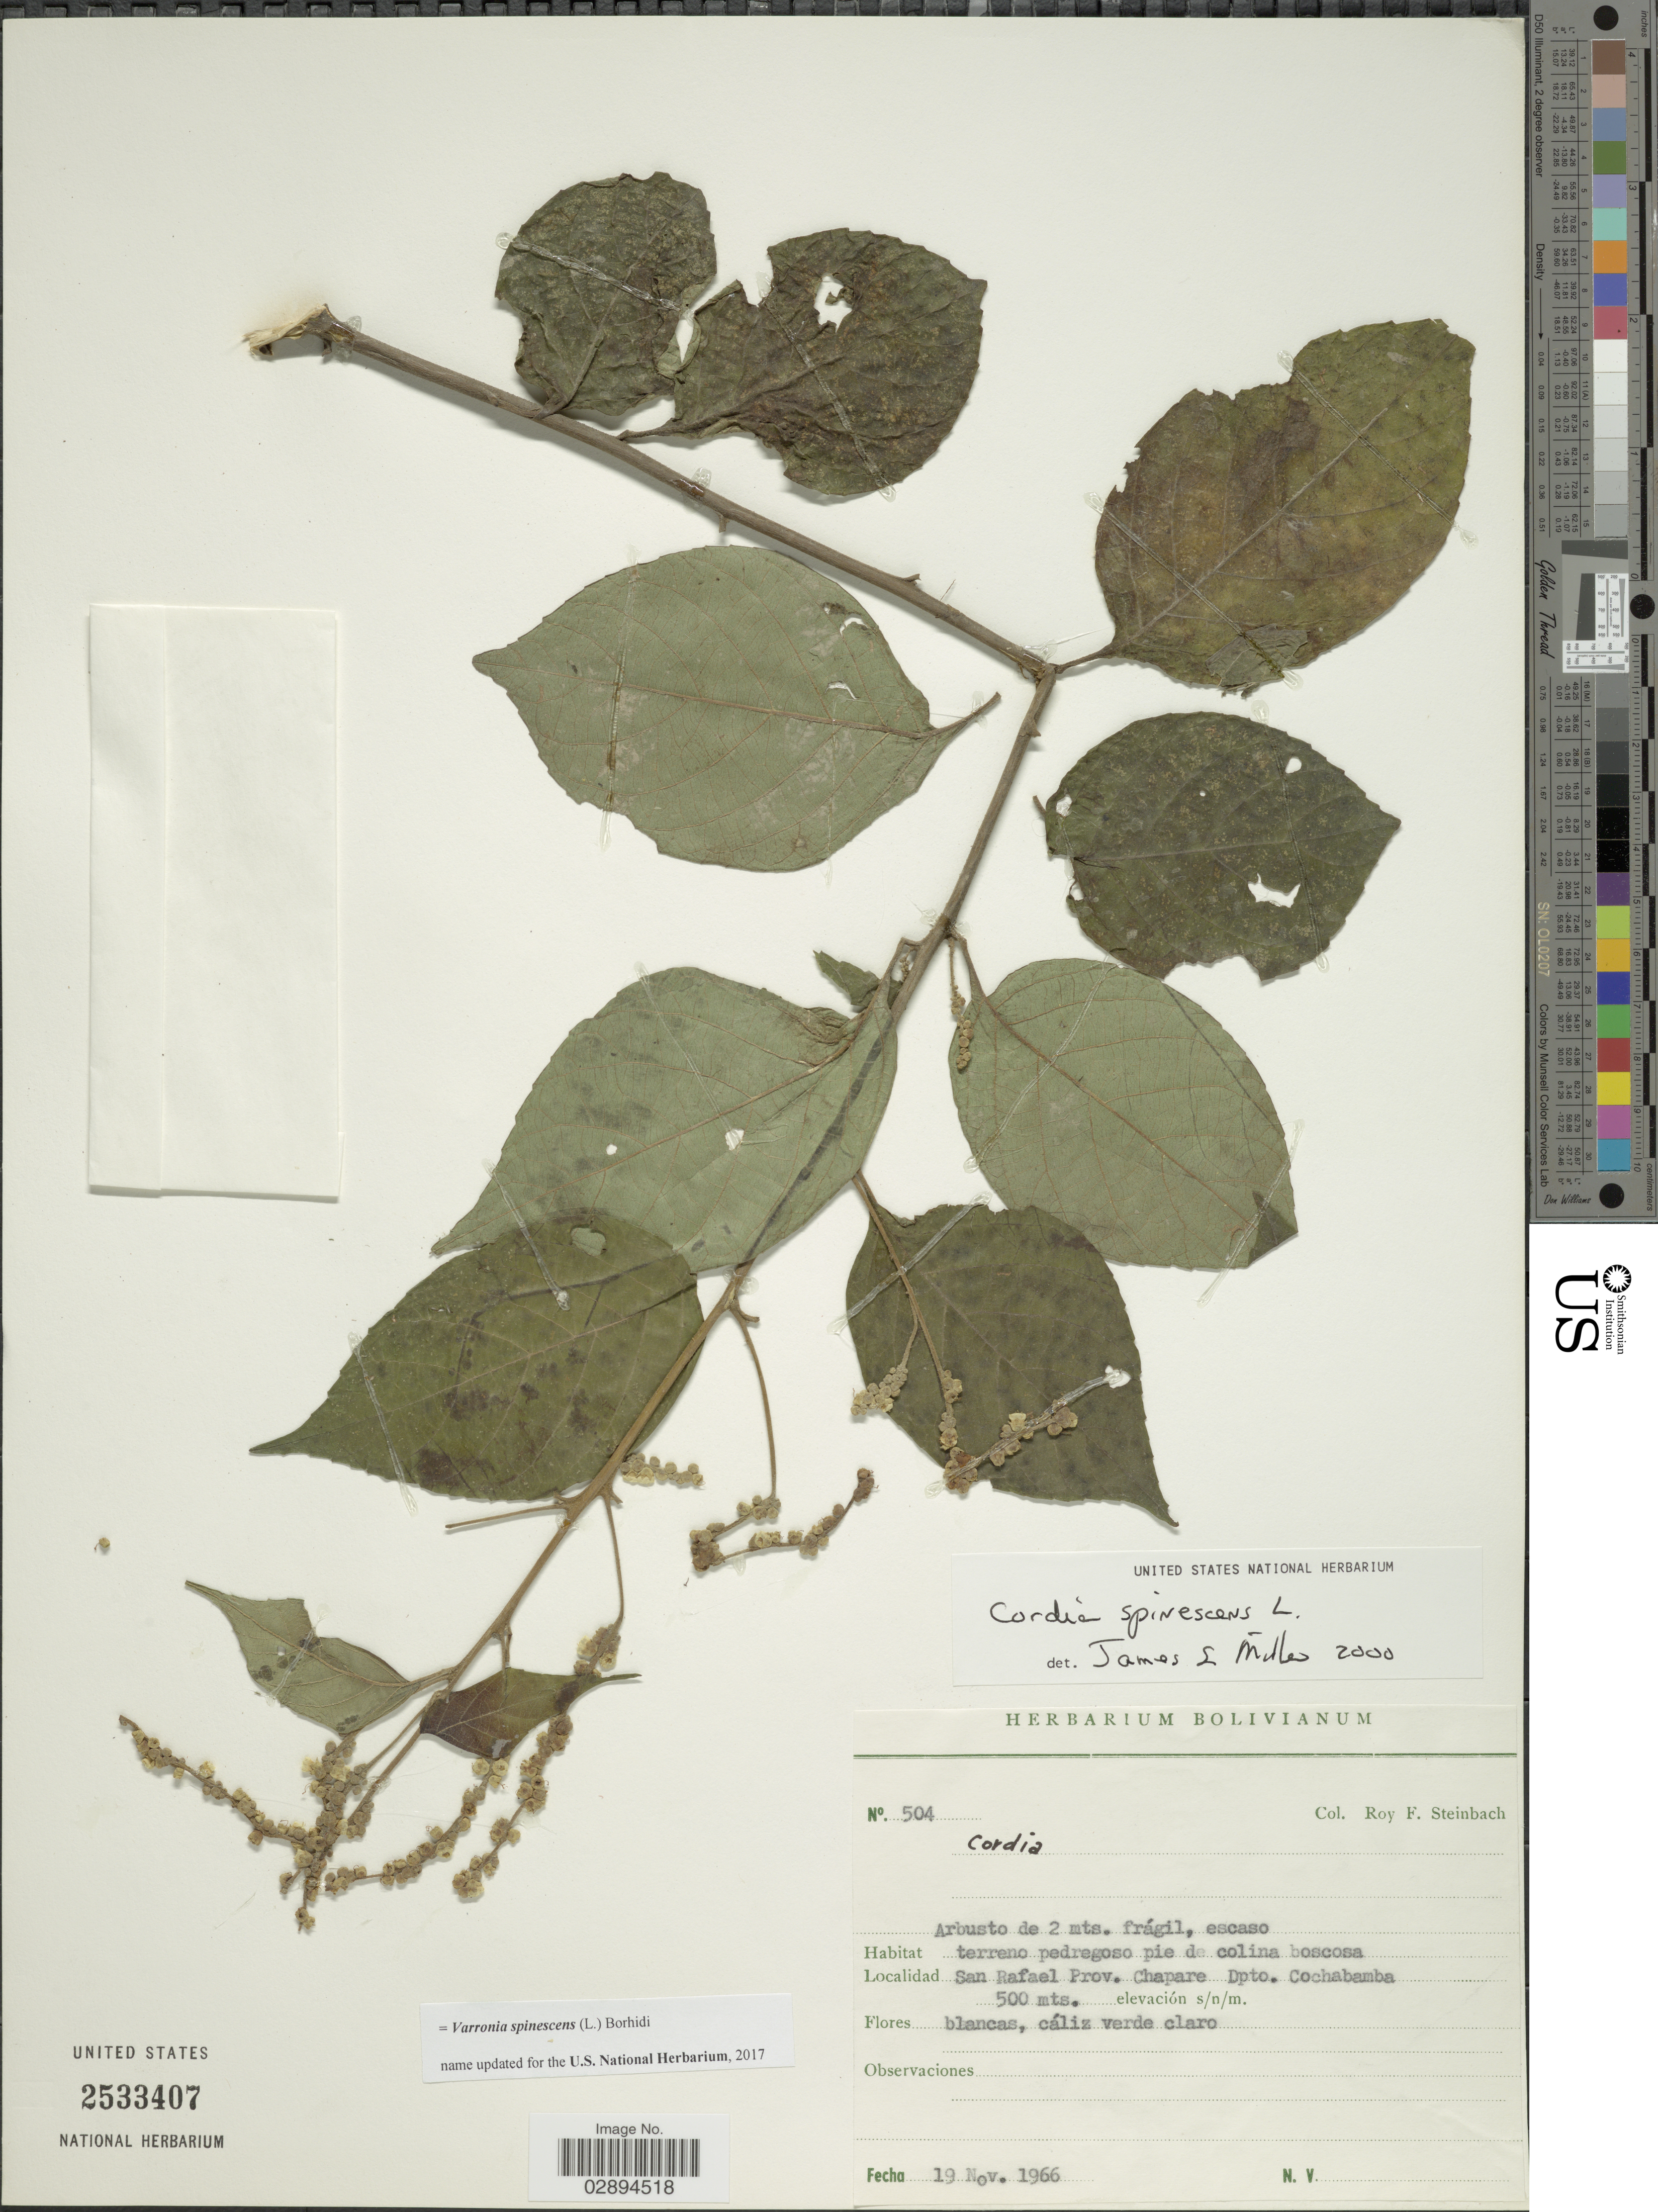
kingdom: Plantae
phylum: Tracheophyta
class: Magnoliopsida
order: Boraginales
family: Cordiaceae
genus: Varronia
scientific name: Varronia spinescens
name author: (L.) Borhidi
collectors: R. F. Steinbach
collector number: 504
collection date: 1966-11-19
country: Bolivia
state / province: Cochabamba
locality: San Rafael. Prov. Chapare. Dpto. Cochabamba.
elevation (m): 500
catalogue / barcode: US 2533407